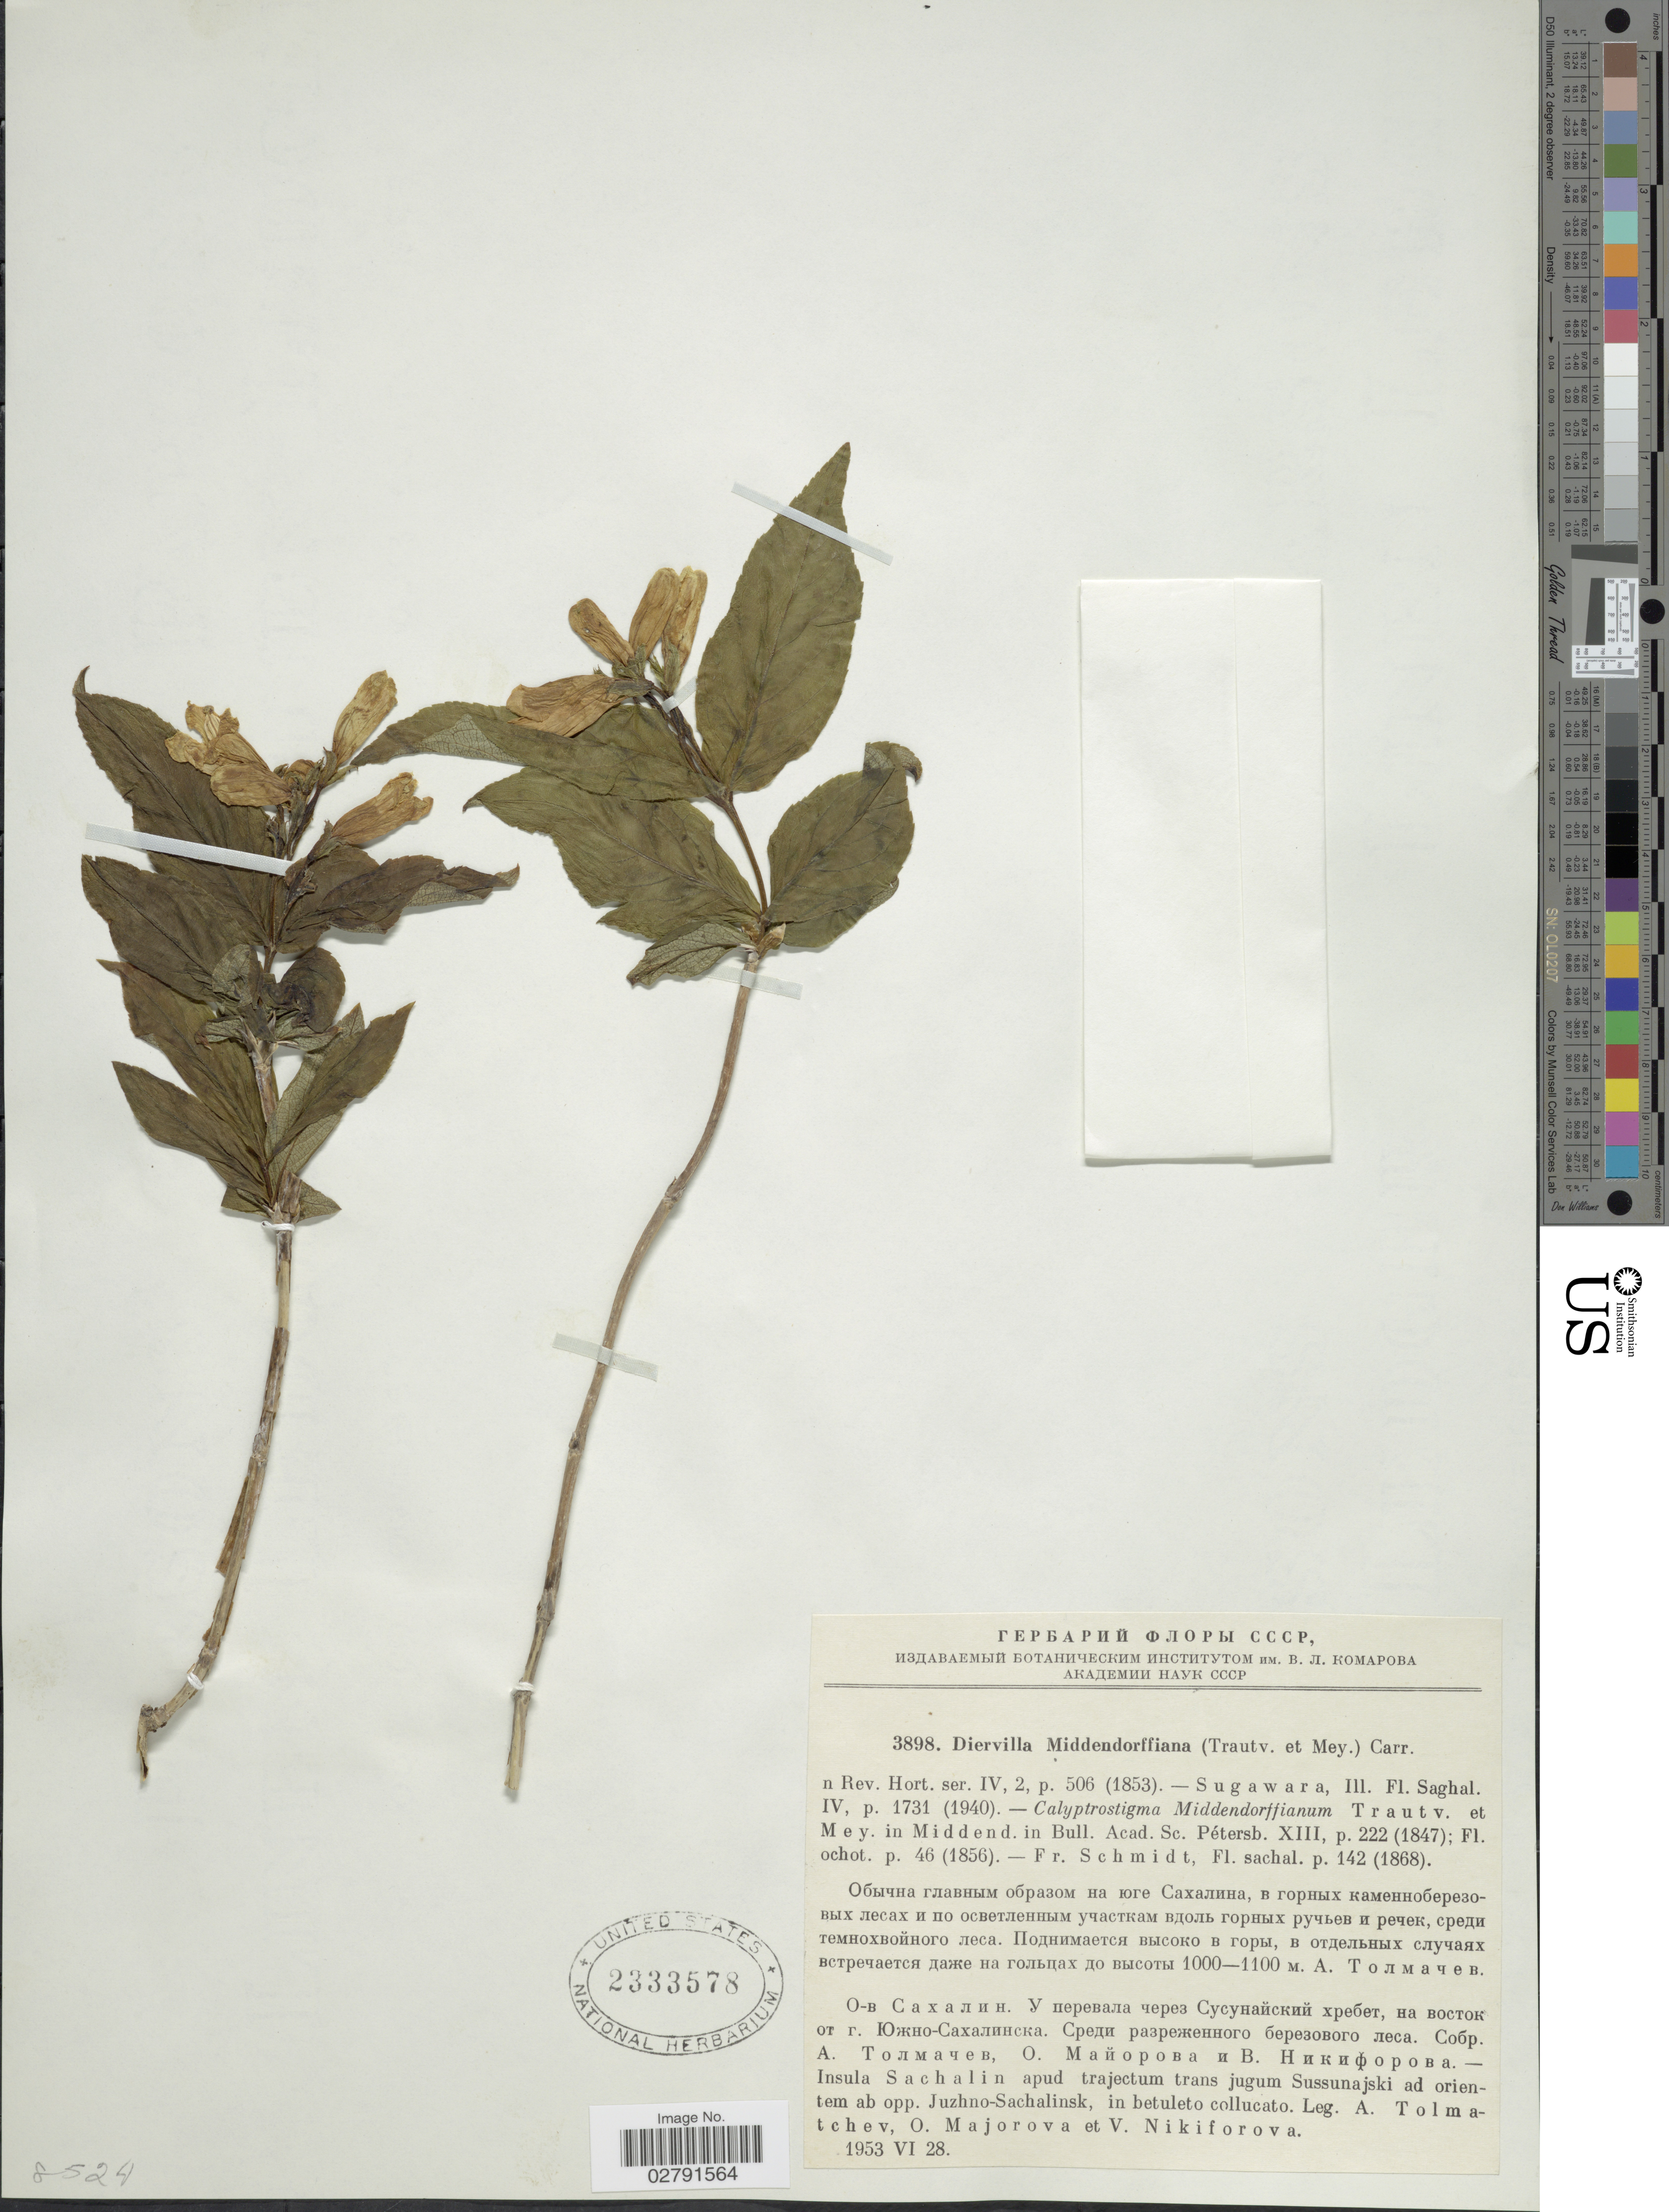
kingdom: Plantae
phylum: Tracheophyta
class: Magnoliopsida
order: Dipsacales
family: Caprifoliaceae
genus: Diervilla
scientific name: Diervilla middendorfiana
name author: Carrière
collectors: A. Tolmatchev, O. Majorova & V. Nikiforova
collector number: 3898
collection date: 1953-06-28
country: Russian Federation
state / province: Sakhalin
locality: Insula Sachalin apud trajectum trans jugum Sussunajski ad orientem ab opp. Juzhno-Sachalinsk, in betuleto collucato.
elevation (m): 1000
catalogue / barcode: US 2333578